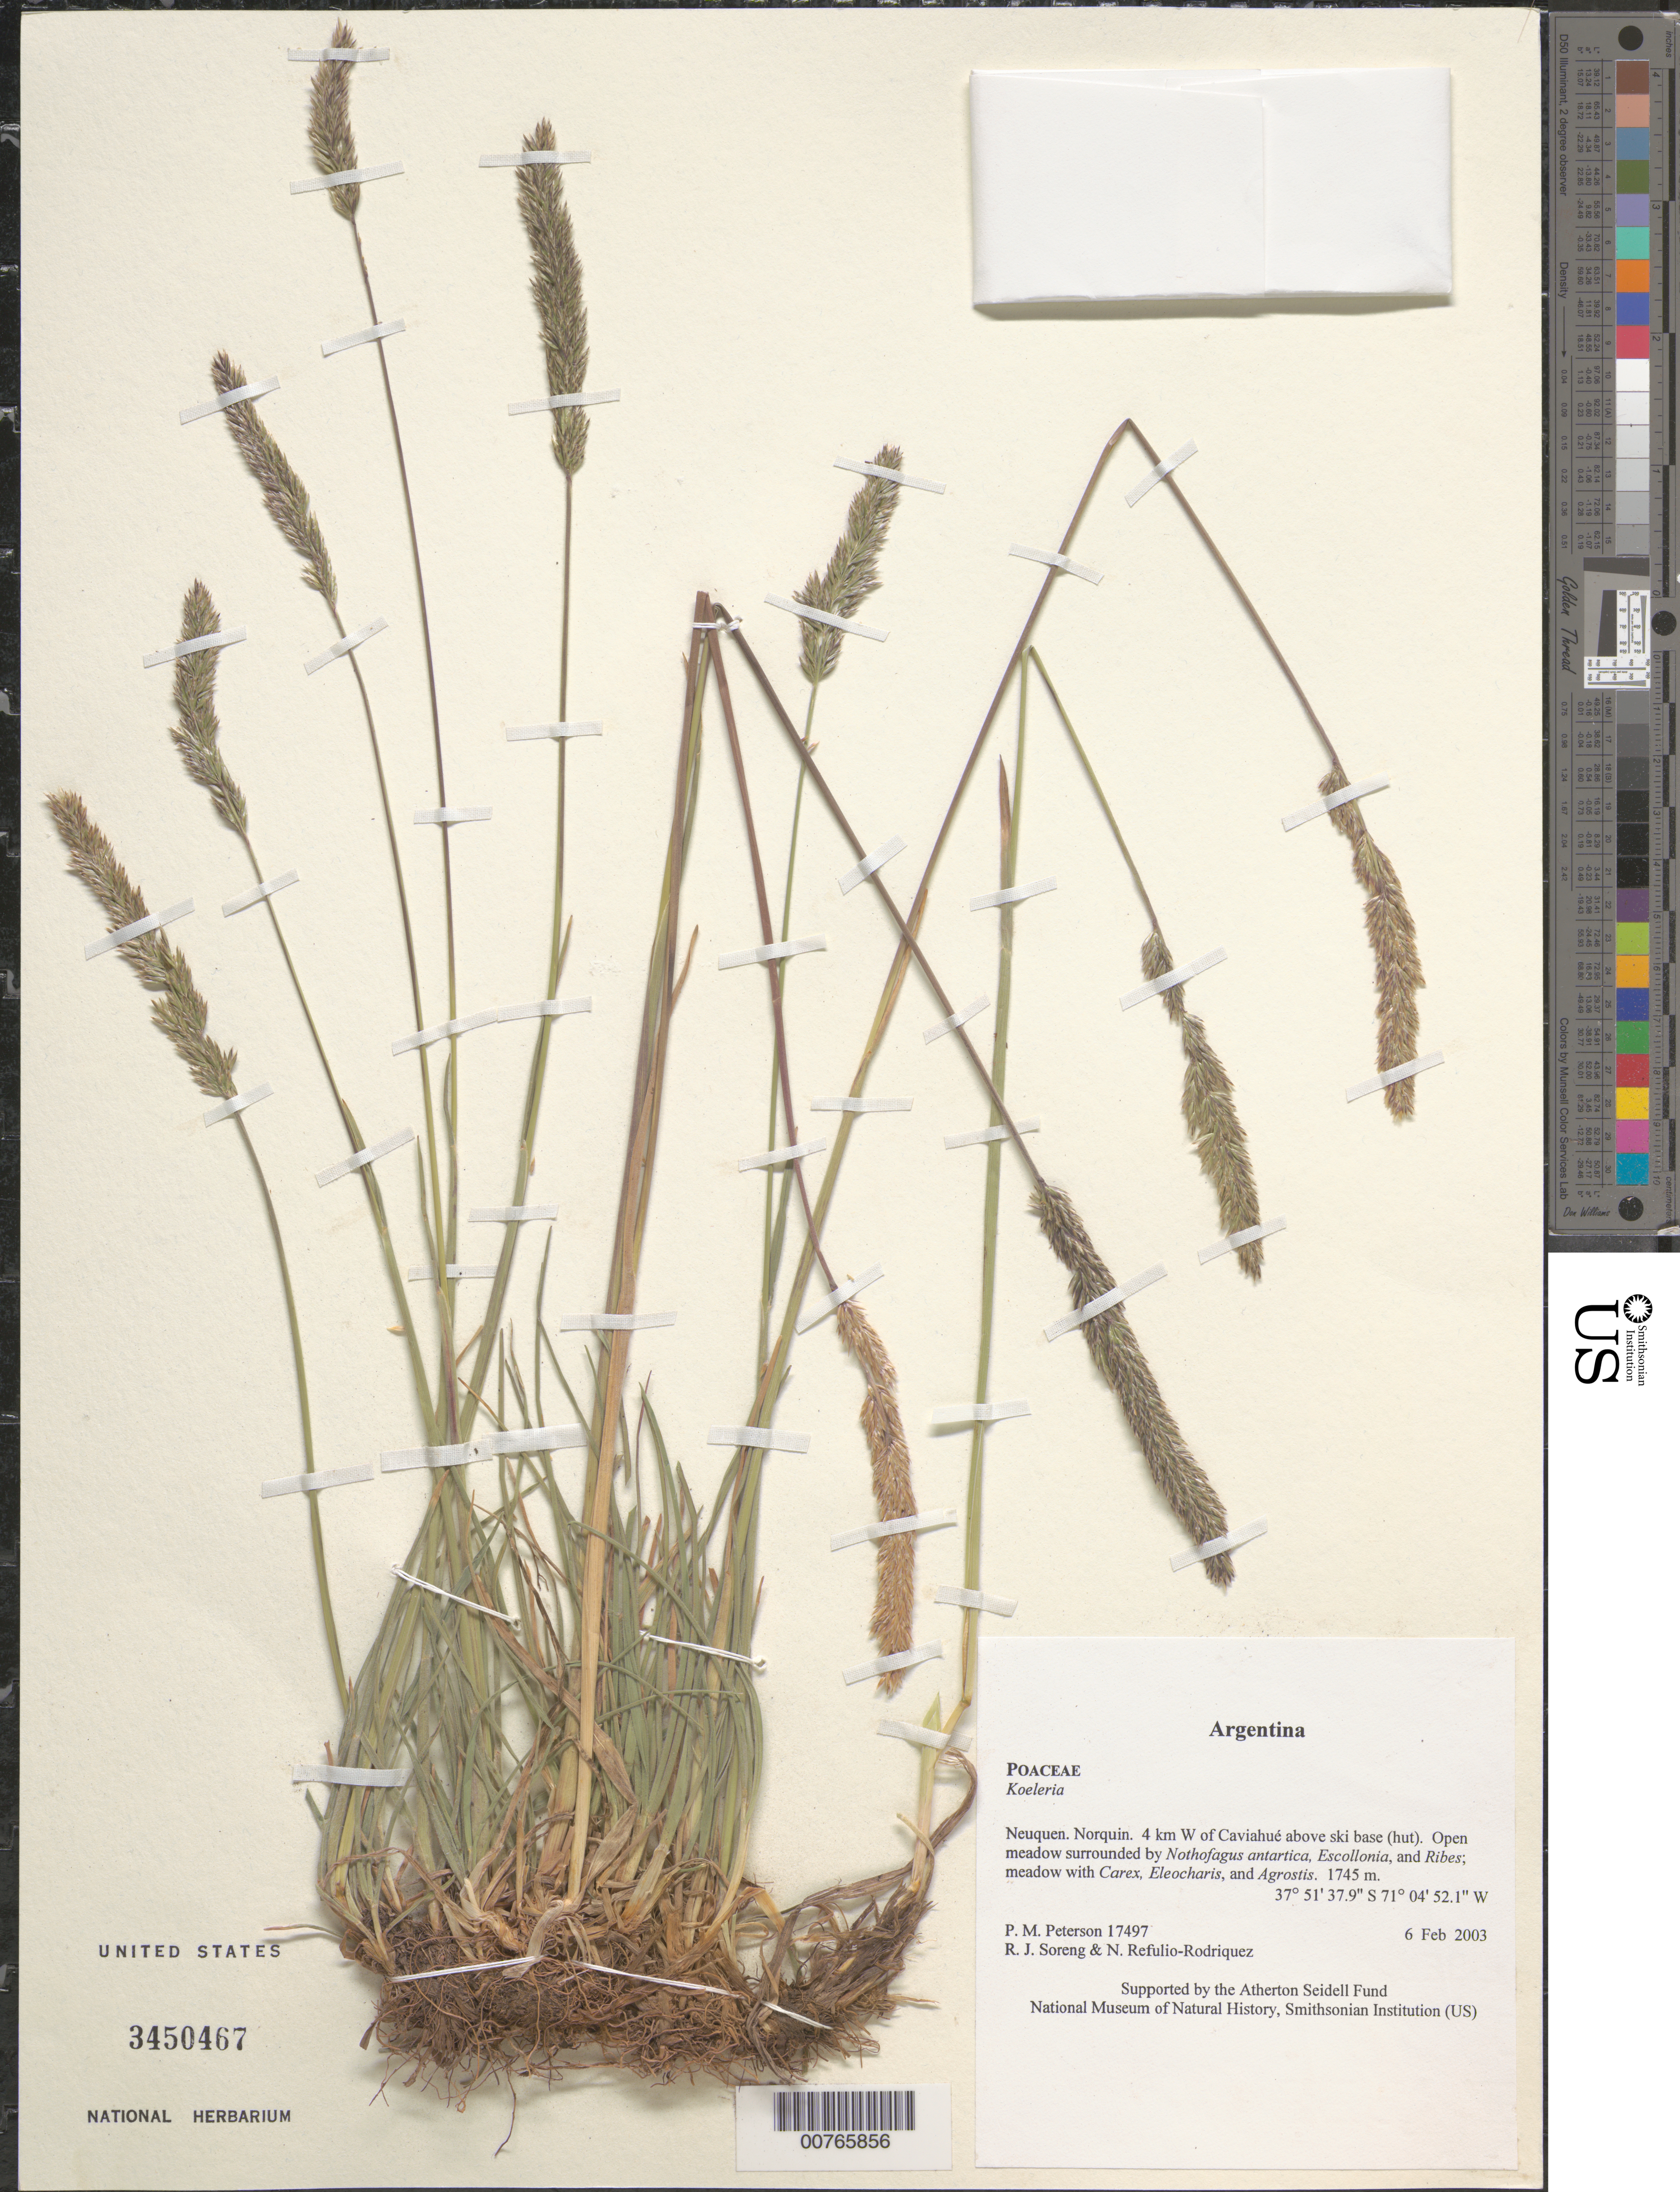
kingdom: Plantae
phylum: Tracheophyta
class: Liliopsida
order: Poales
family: Poaceae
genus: Koeleria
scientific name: Koeleria sp.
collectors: P. M. Peterson, R. J. Soreng & N. Refulio-Rodríguez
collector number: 17497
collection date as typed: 06 Feb 2003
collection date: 2003-02-06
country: Argentina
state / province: Neuquen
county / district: Norquin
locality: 4 km W of Caviahué above ski base (hut). Open meadow surrounded by Nothofagus antartica, Escollonia, and Ribes; meadow with Carex, Eleocharis, and Agrostis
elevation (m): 1745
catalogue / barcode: US 3450467